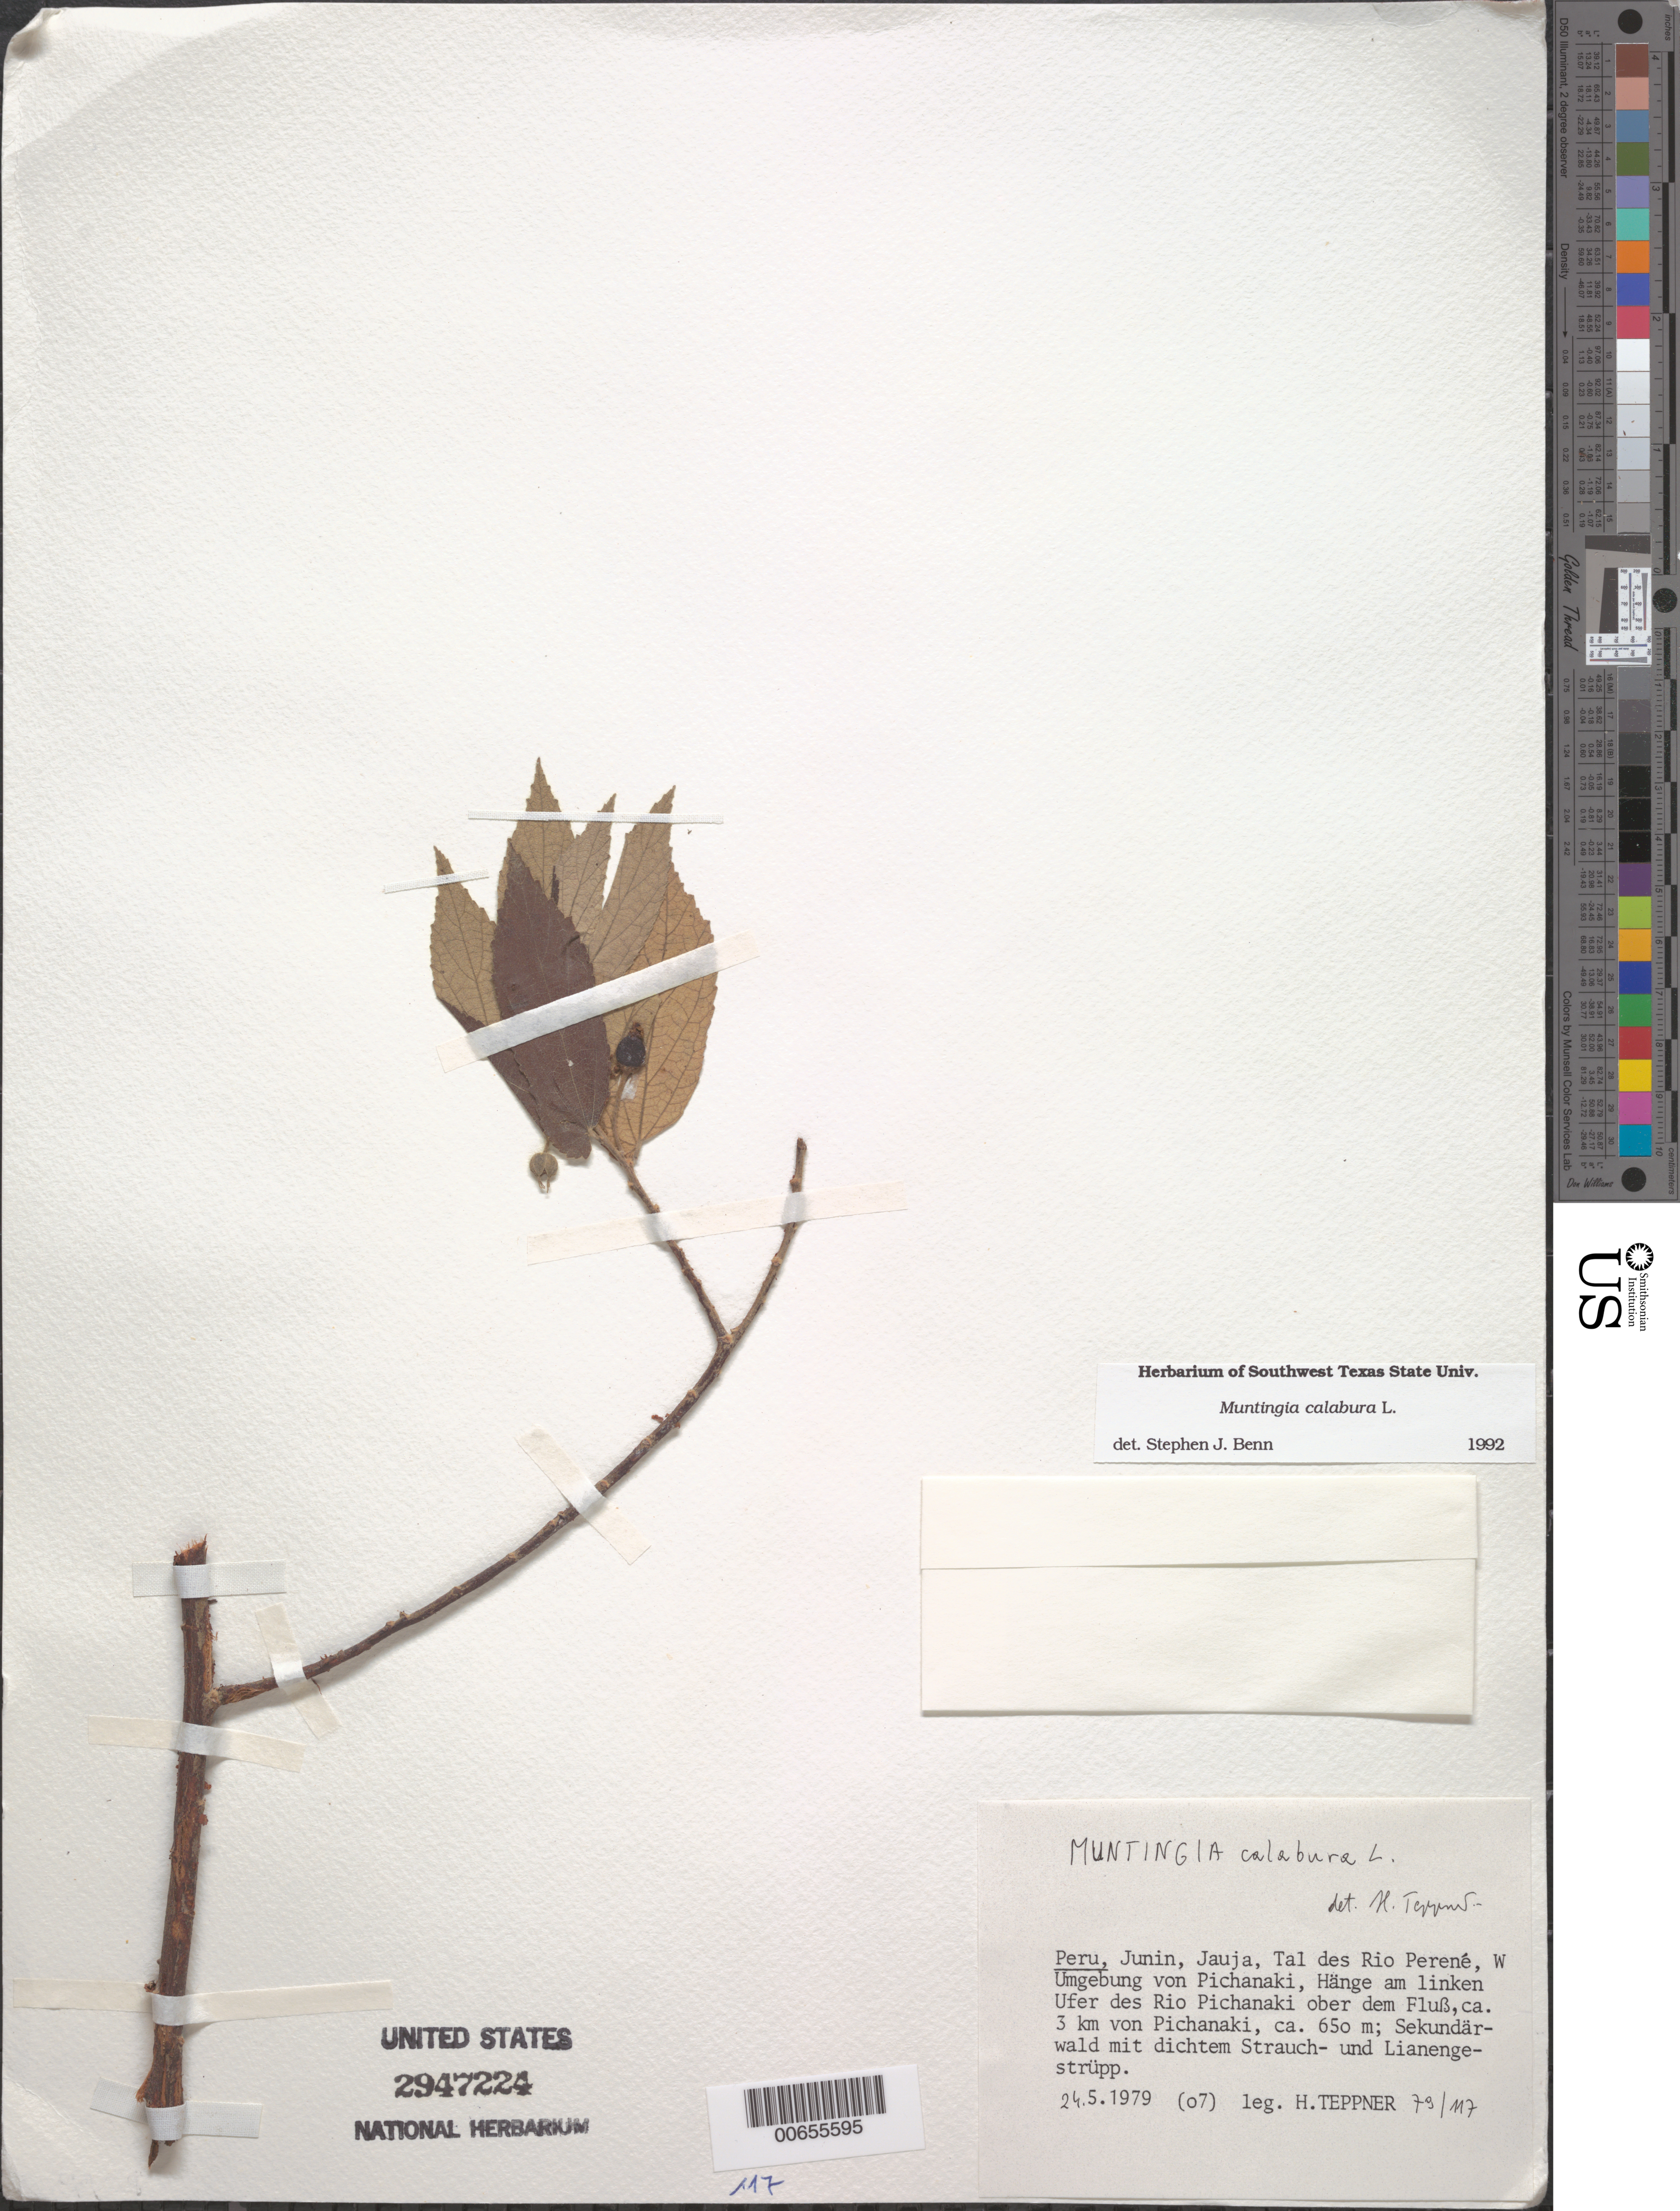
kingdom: Plantae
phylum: Tracheophyta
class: Magnoliopsida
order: Malvales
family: Muntingiaceae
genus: Muntingia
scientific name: Muntingia calabura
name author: L.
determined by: Benn, S. J.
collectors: H. Teppner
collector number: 79/M7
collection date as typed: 24 May 1979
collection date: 1979-05-24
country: Peru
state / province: Junín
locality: Jauja, Tal des Rio Perené, W Umgebung von Pichanaki, Hange am linken Ufer des Rio Pichanaki ober dem fluB, ca 3 km von Pichanaki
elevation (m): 650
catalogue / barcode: US 2947224